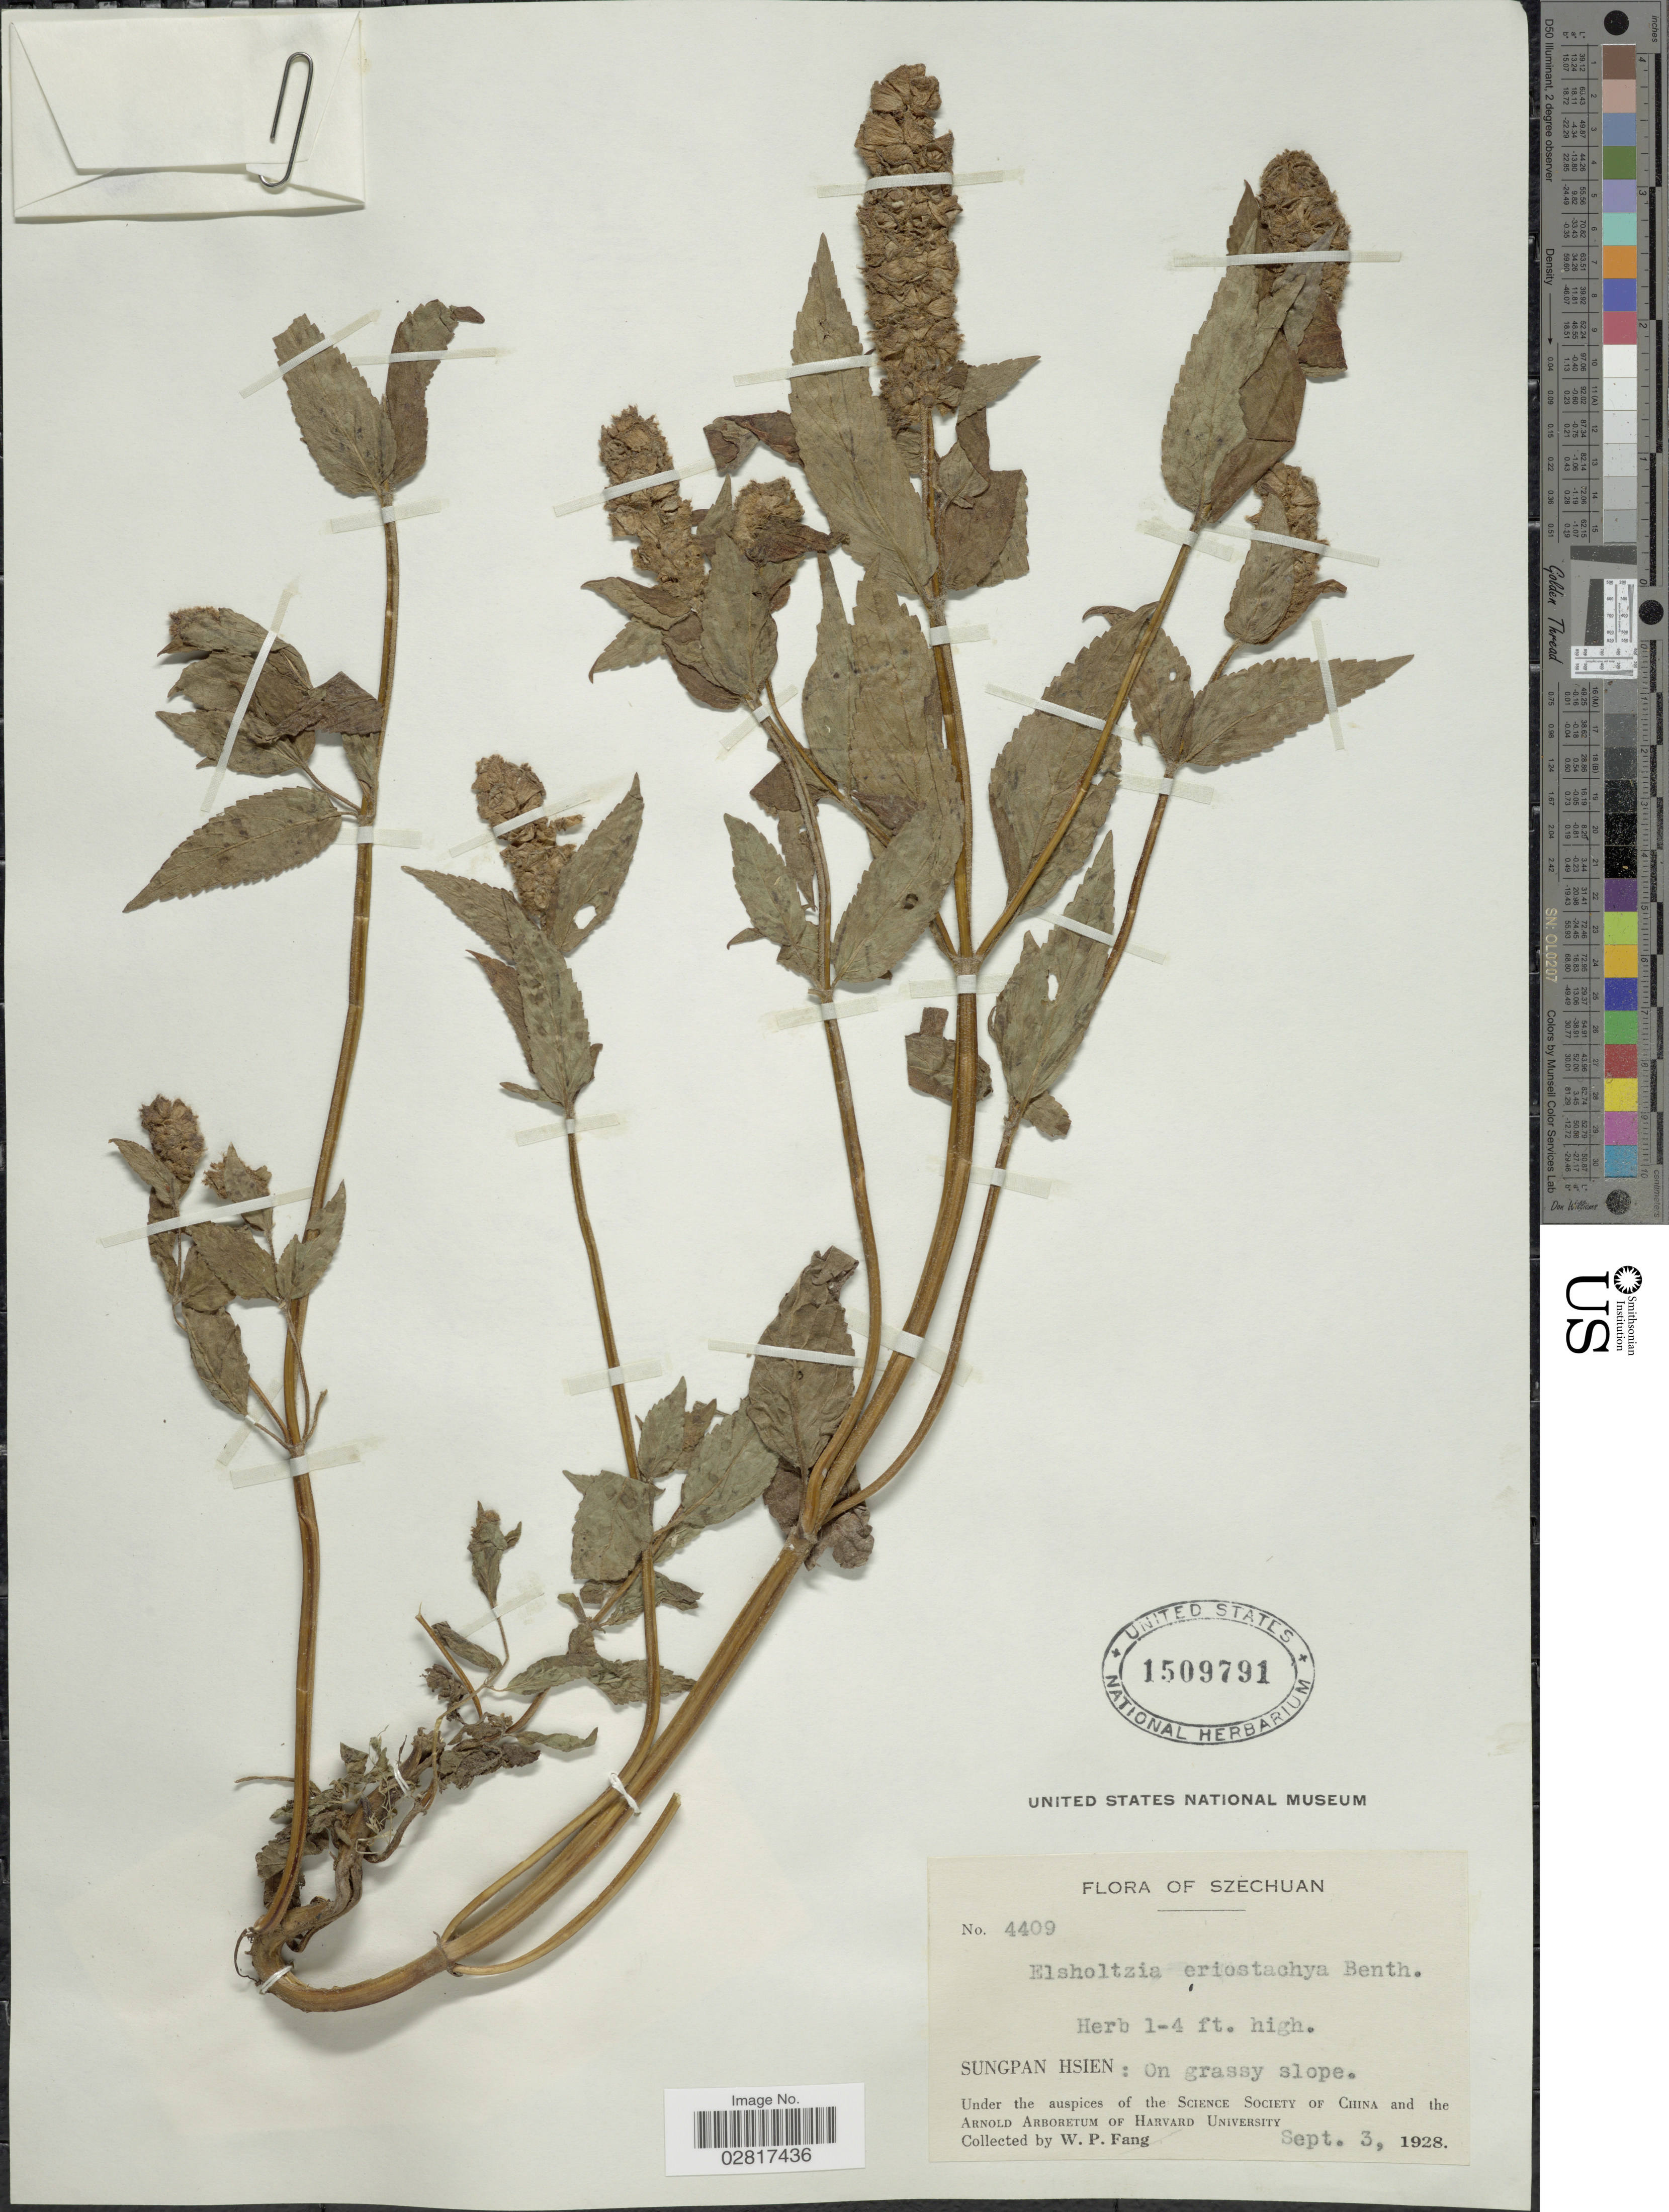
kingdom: Plantae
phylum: Tracheophyta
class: Magnoliopsida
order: Lamiales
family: Lamiaceae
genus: Elsholtzia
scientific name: Elsholtzia eriostachya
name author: (Benth.) Benth.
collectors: W. P. Fang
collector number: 4409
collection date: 1928-09-03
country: China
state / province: Sichuan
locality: Szechuan. Sungpan Hsien: On grassy slope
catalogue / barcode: US 1509791